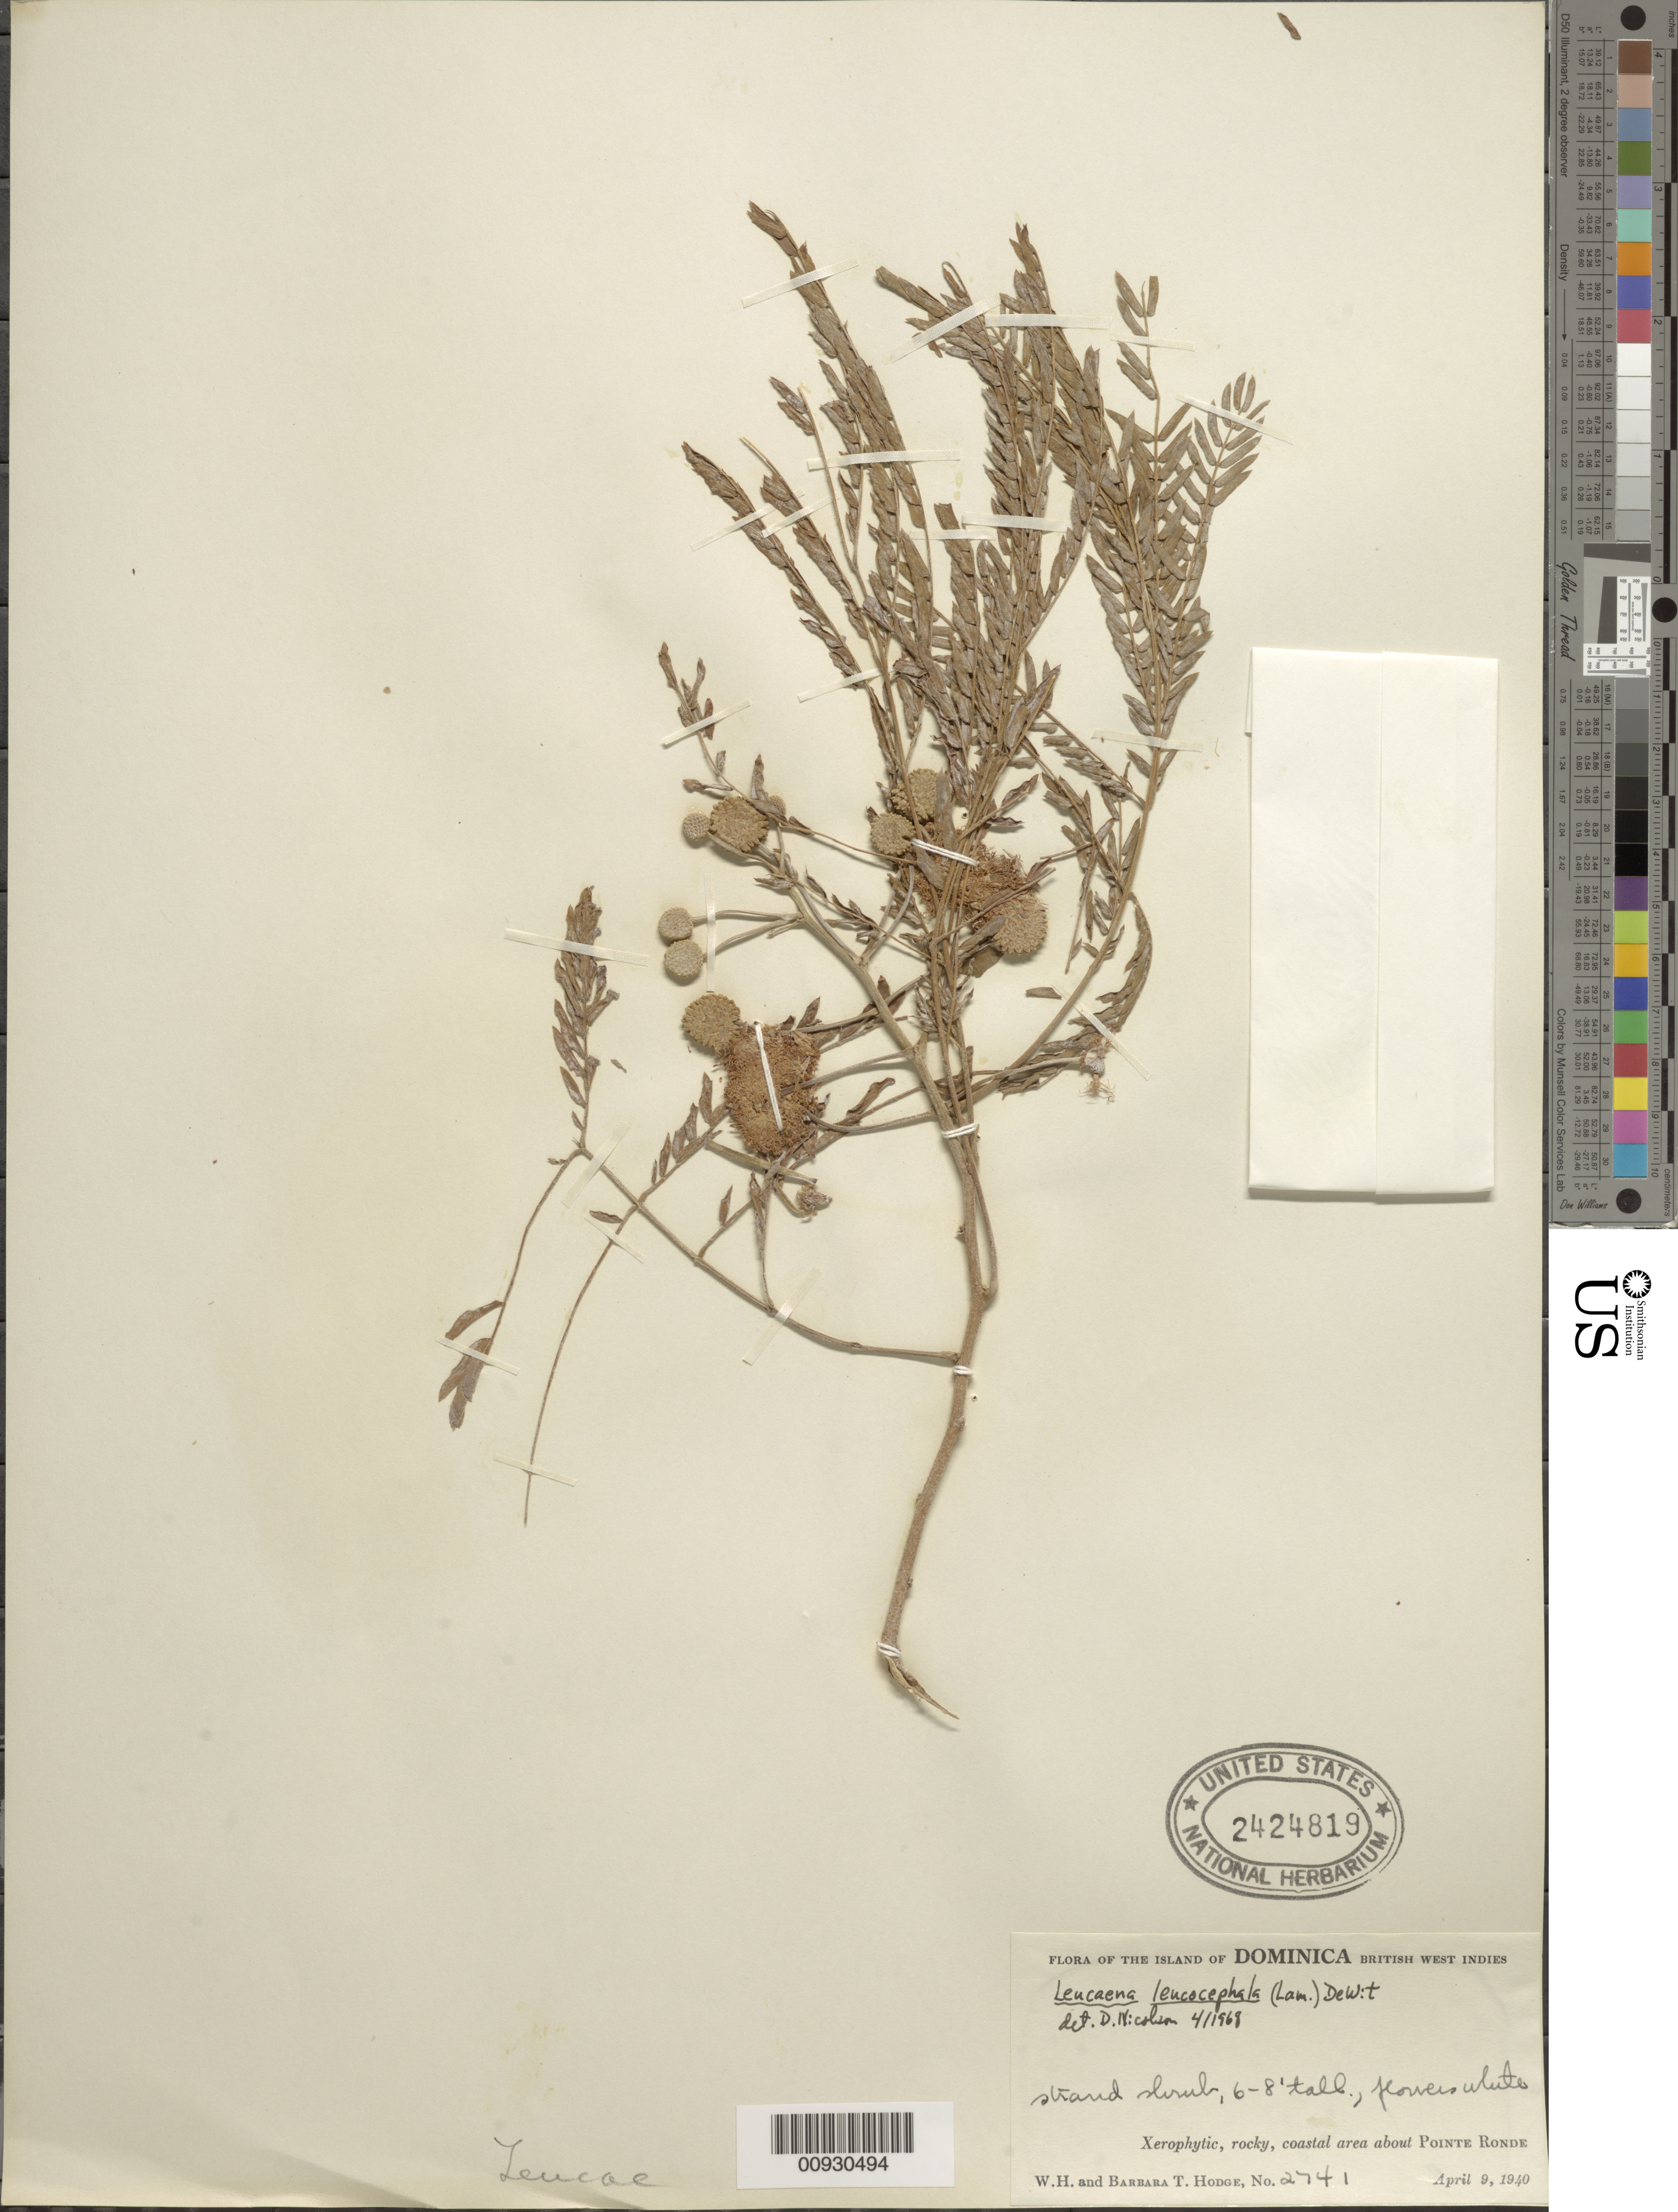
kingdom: Plantae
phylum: Tracheophyta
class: Magnoliopsida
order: Fabales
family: Fabaceae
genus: Leucaena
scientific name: Leucaena leucocephala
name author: (Lam.) de Wit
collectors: W. Hodge & B. Hodge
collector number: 2741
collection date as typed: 09 Apr 1940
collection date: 1940-04-09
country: Dominica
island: Dominica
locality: Xerophytic, rocky, coastal area about Pointe Ronde.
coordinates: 0 N, 0 E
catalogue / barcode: US 2424819